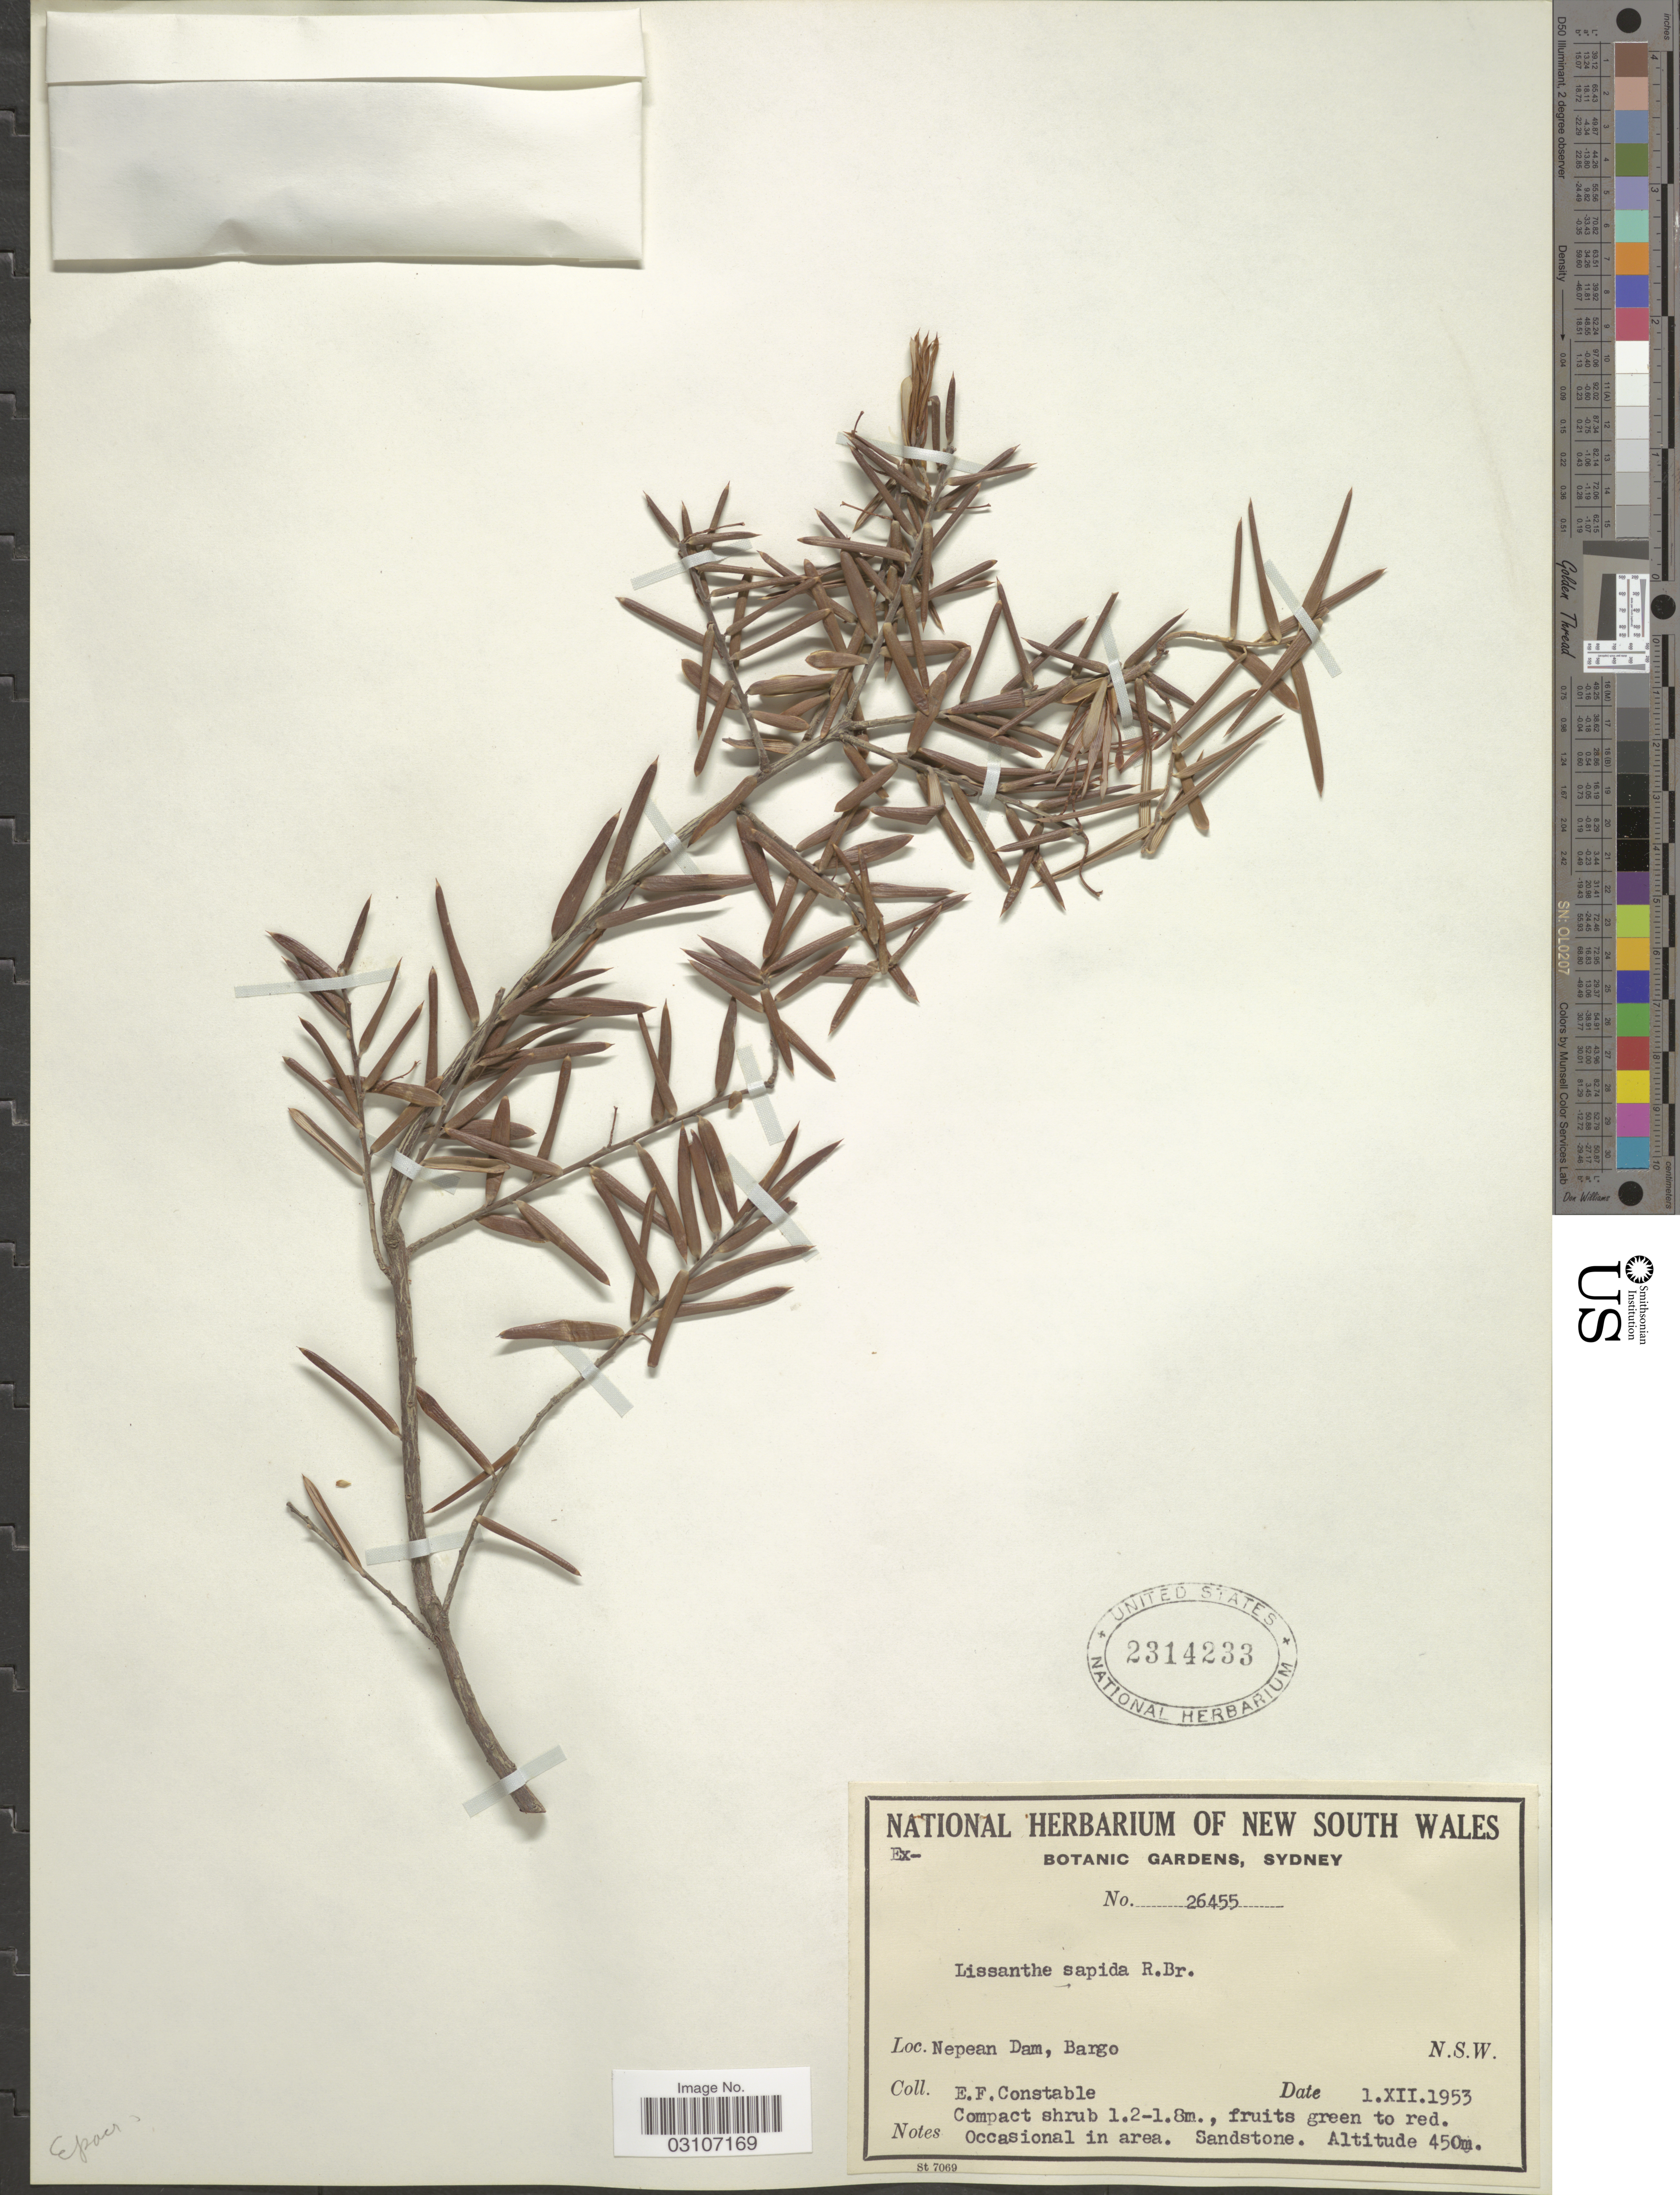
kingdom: Plantae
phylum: Tracheophyta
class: Magnoliopsida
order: Ericales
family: Ericaceae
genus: Lissanthe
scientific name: Lissanthe sapida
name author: R. Br.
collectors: E. F. Constable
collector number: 26455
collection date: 1953-12-01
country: Australia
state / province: New South Wales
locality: Nepean Dam, Bargo. N.S.W.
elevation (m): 450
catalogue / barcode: US 2314233